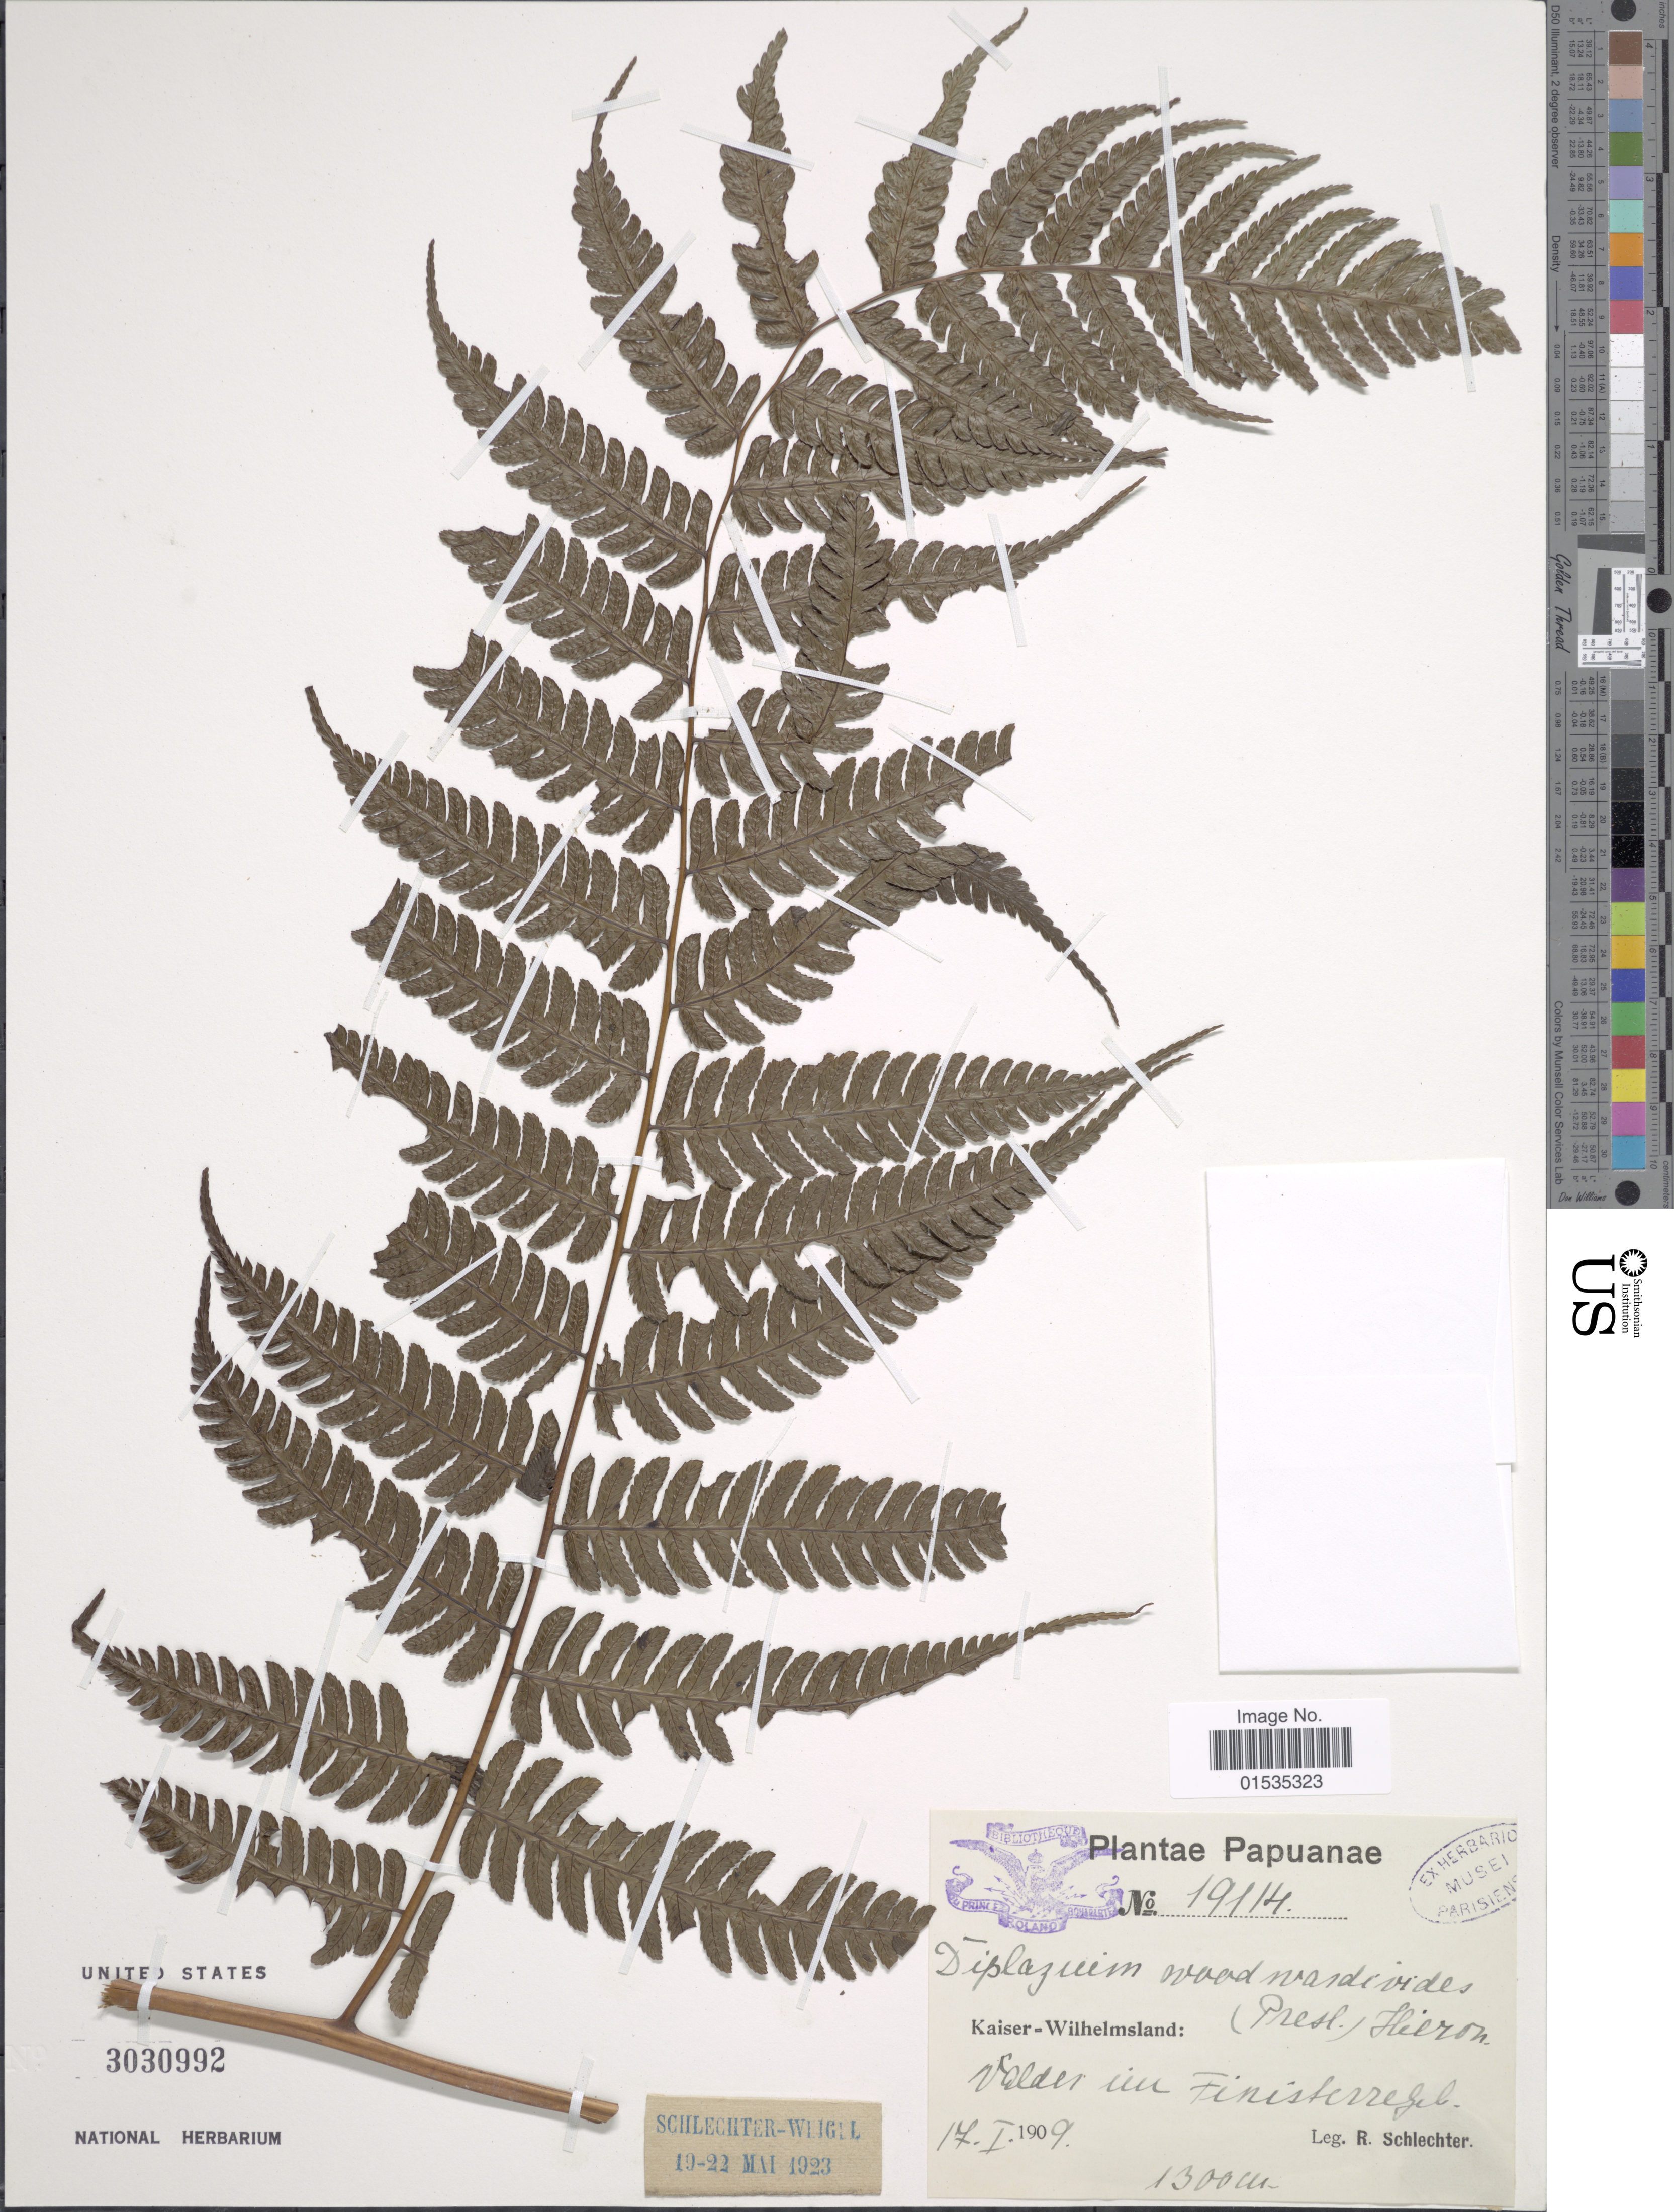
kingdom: Plantae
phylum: Tracheophyta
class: Polypodiopsida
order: Polypodiales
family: Athyriaceae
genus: Diplazium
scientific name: Diplazium woodwardioides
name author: (C. Presl) C.V. Morton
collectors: F. R. R. Schlechter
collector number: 19114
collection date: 1909-01-17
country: Papua New Guinea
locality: Kaiser-Wilhelmsland: Wälder im Finisterre geb.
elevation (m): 1300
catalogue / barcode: US 3030992